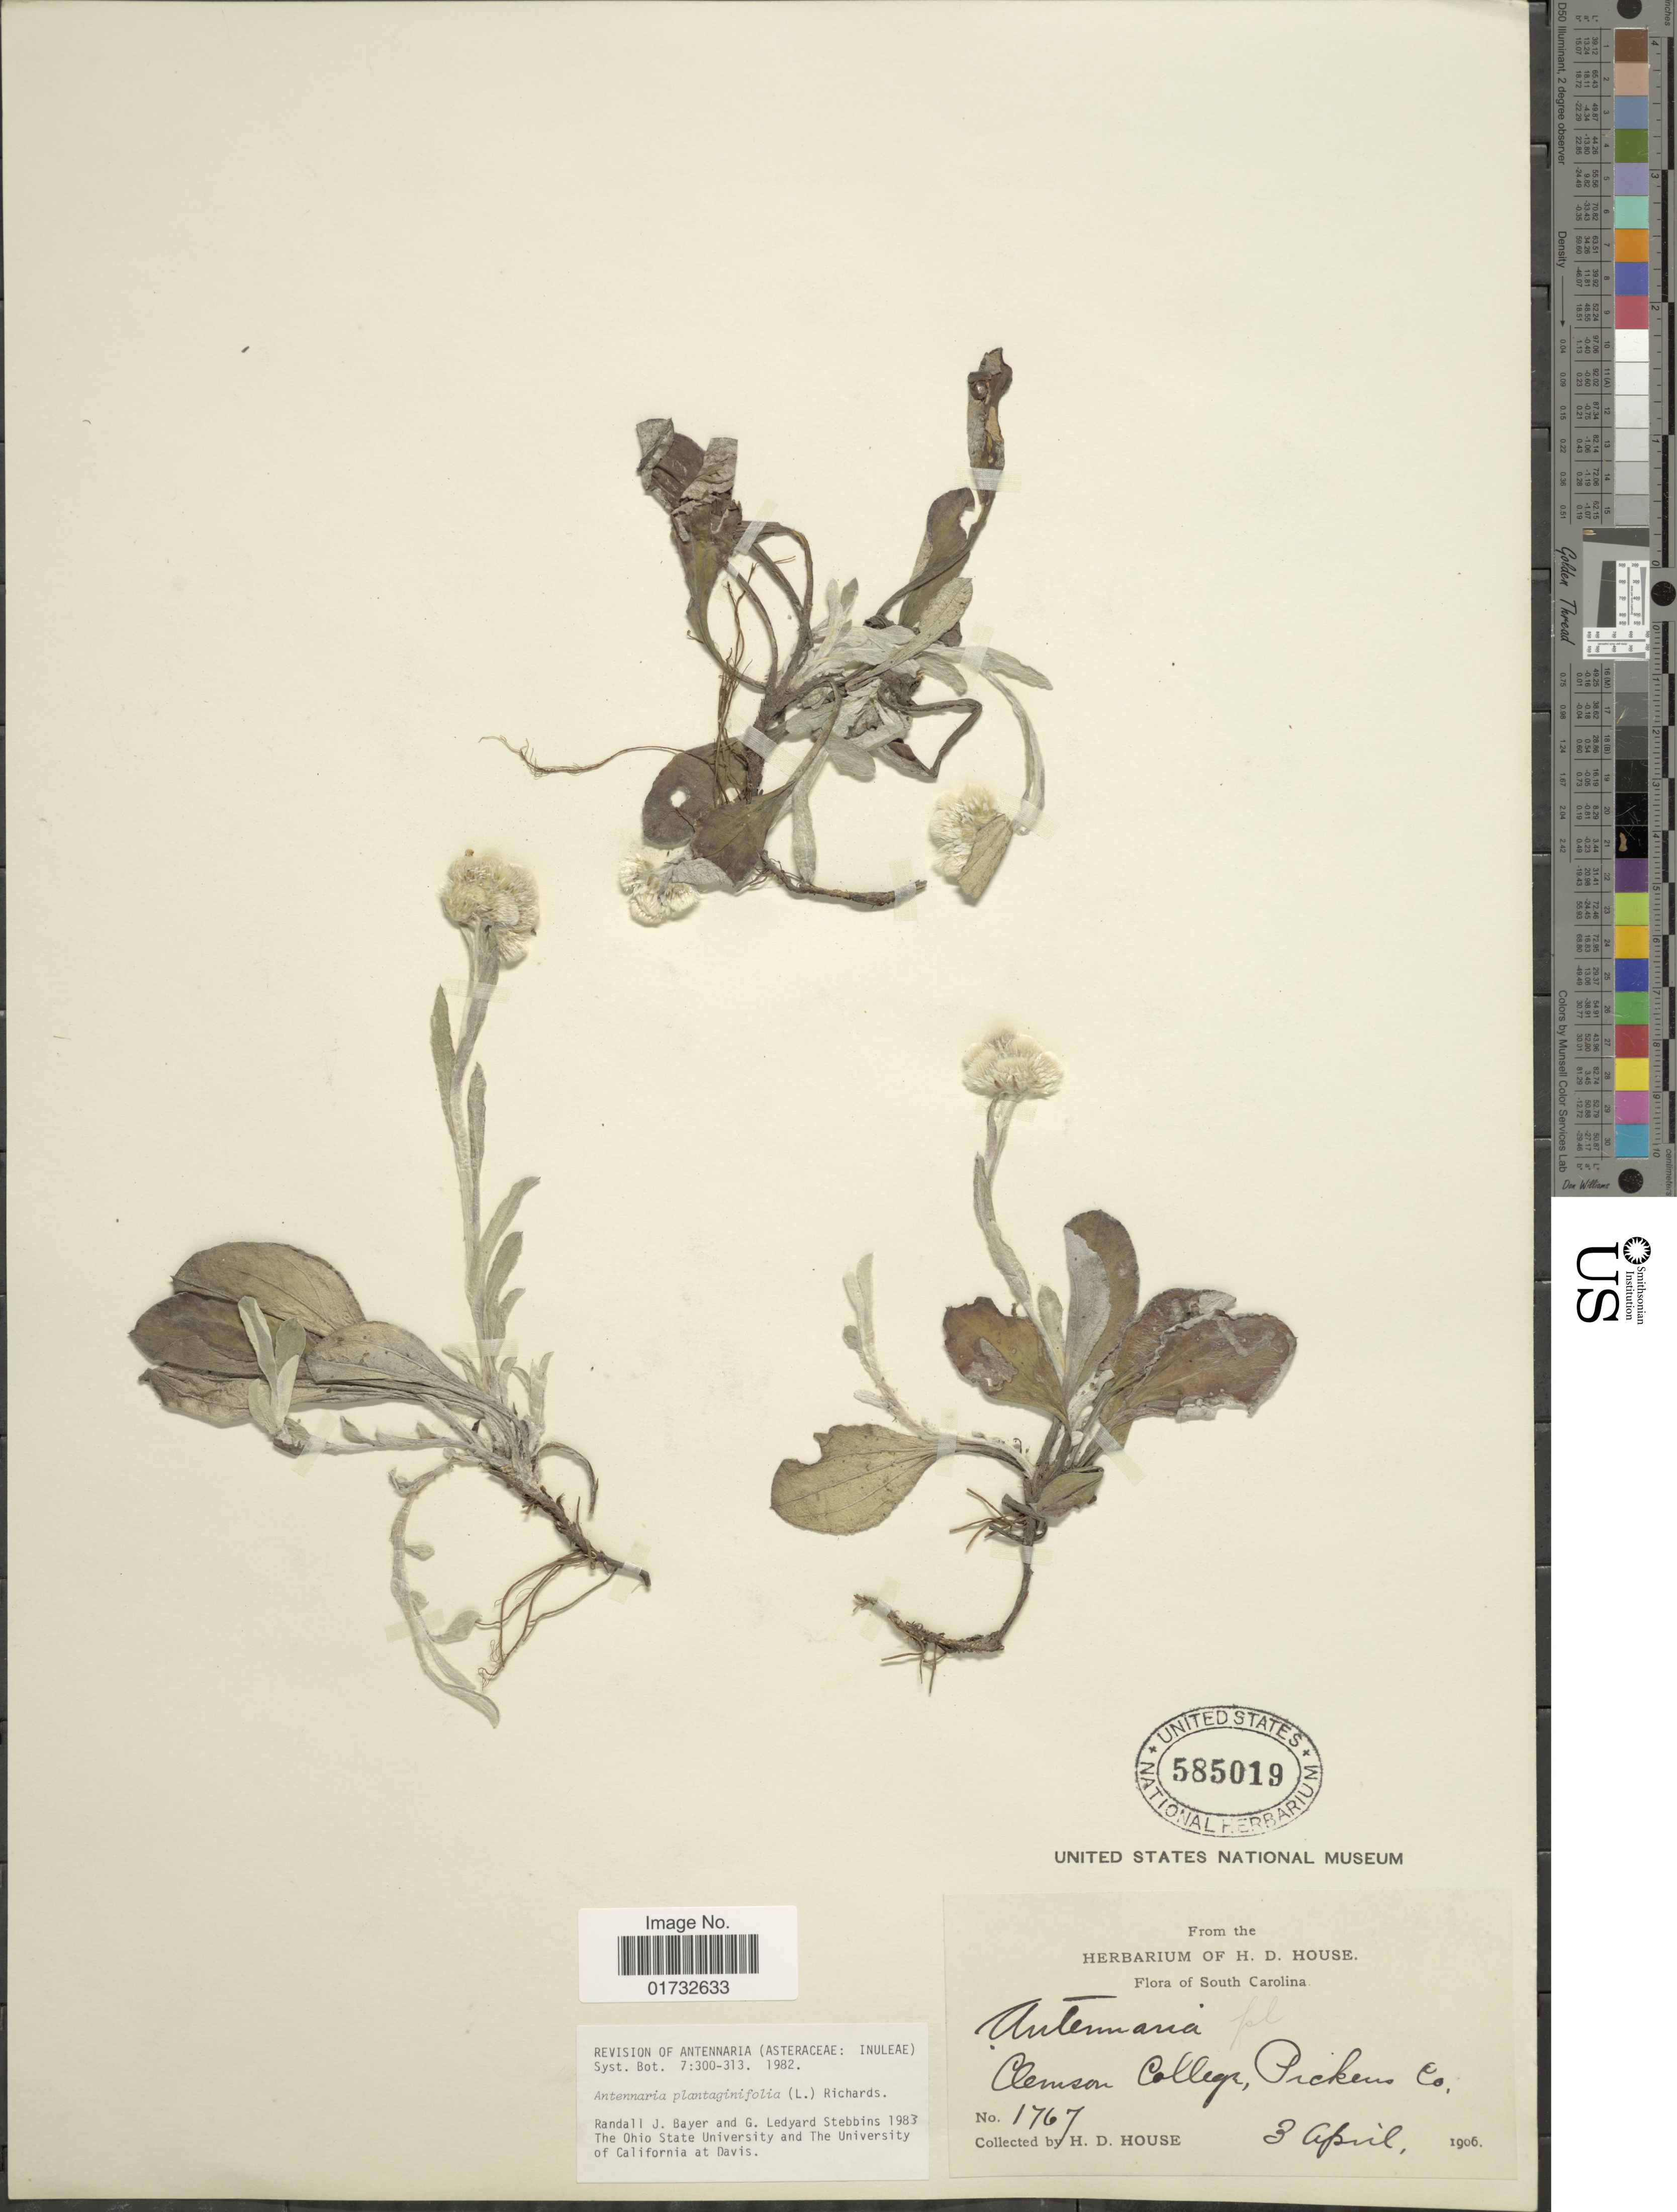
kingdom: Plantae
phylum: Tracheophyta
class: Magnoliopsida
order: Asterales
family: Asteraceae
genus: Antennaria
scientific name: Antennaria plantaginifolia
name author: (L.) Richardson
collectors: H. D. House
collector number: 1767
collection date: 1906-04-03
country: United States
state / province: South Carolina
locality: Clenson College, Pickens Co.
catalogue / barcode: US 585019